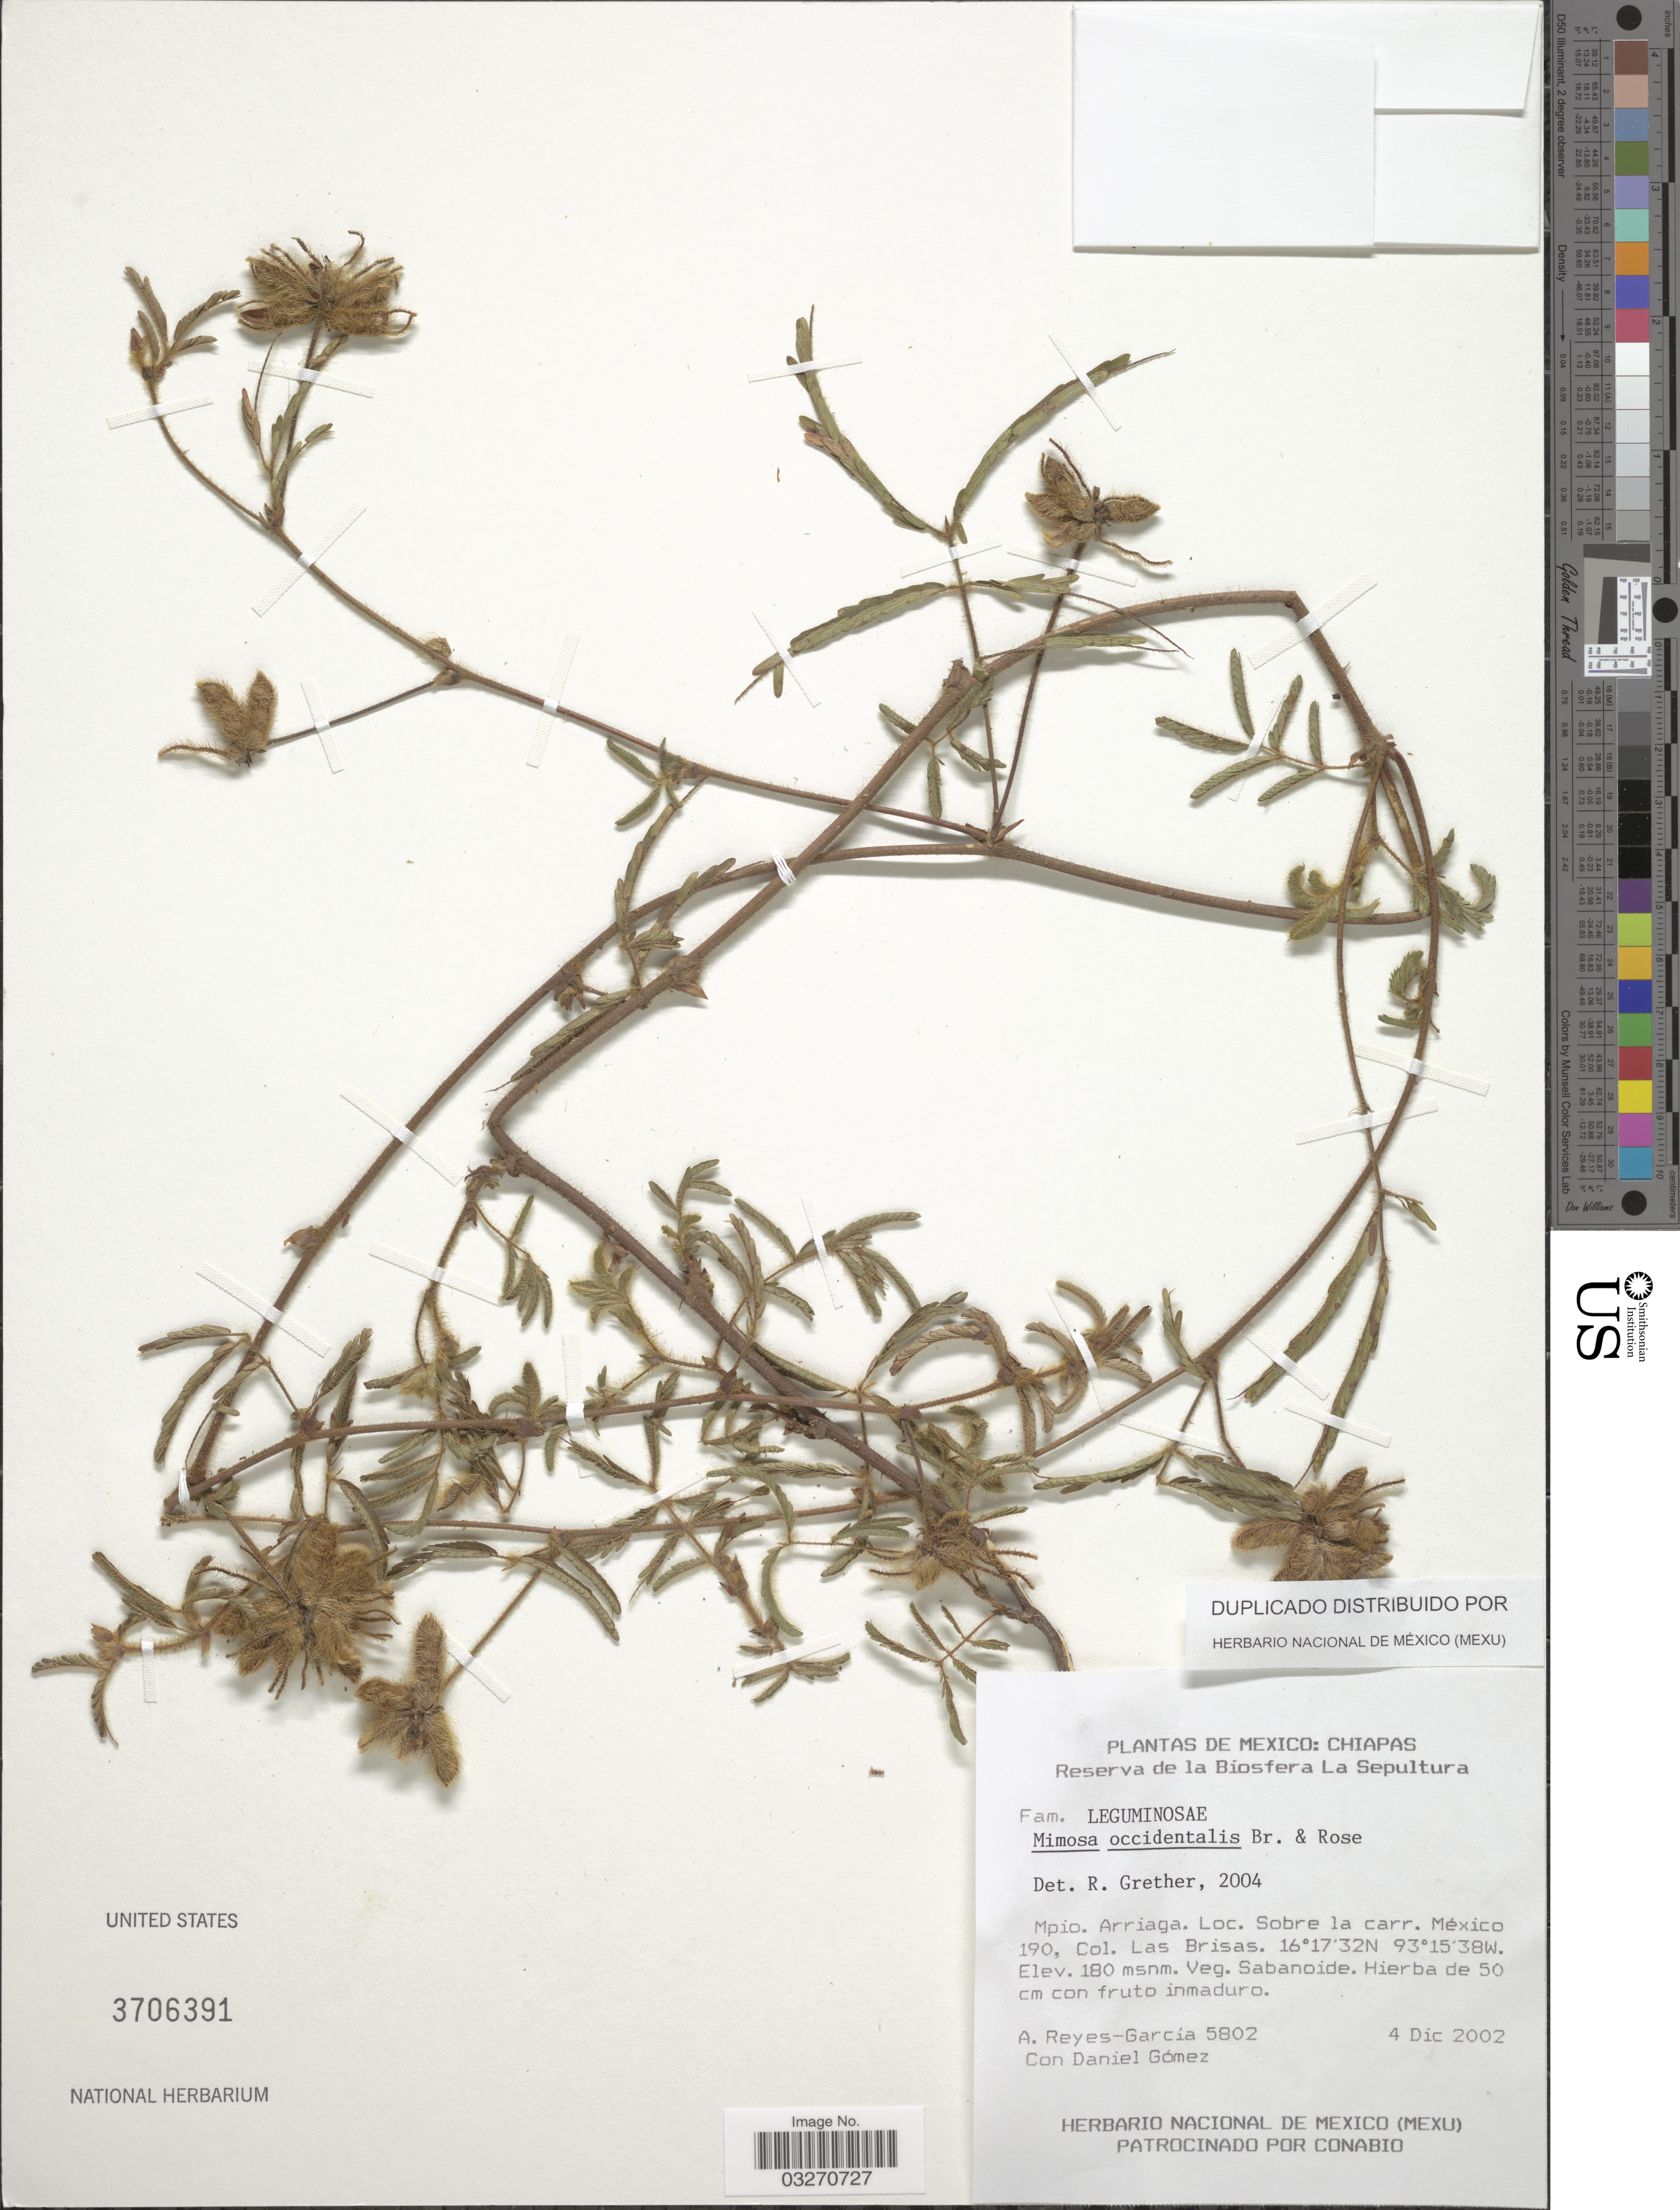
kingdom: Plantae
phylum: Tracheophyta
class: Magnoliopsida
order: Fabales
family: Fabaceae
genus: Mimosa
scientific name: Mimosa occidentalis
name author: Britton & Rose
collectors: A. Reyes G. & D. Gomez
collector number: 5802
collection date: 2002-12-04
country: Mexico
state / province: Chiapas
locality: Reserva de la Biosfera La Sepultura [unsure placement] Mpio. Arriaga. Sobre la carr. México 190, Col. Las Brisas.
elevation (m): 180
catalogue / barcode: US 3706391